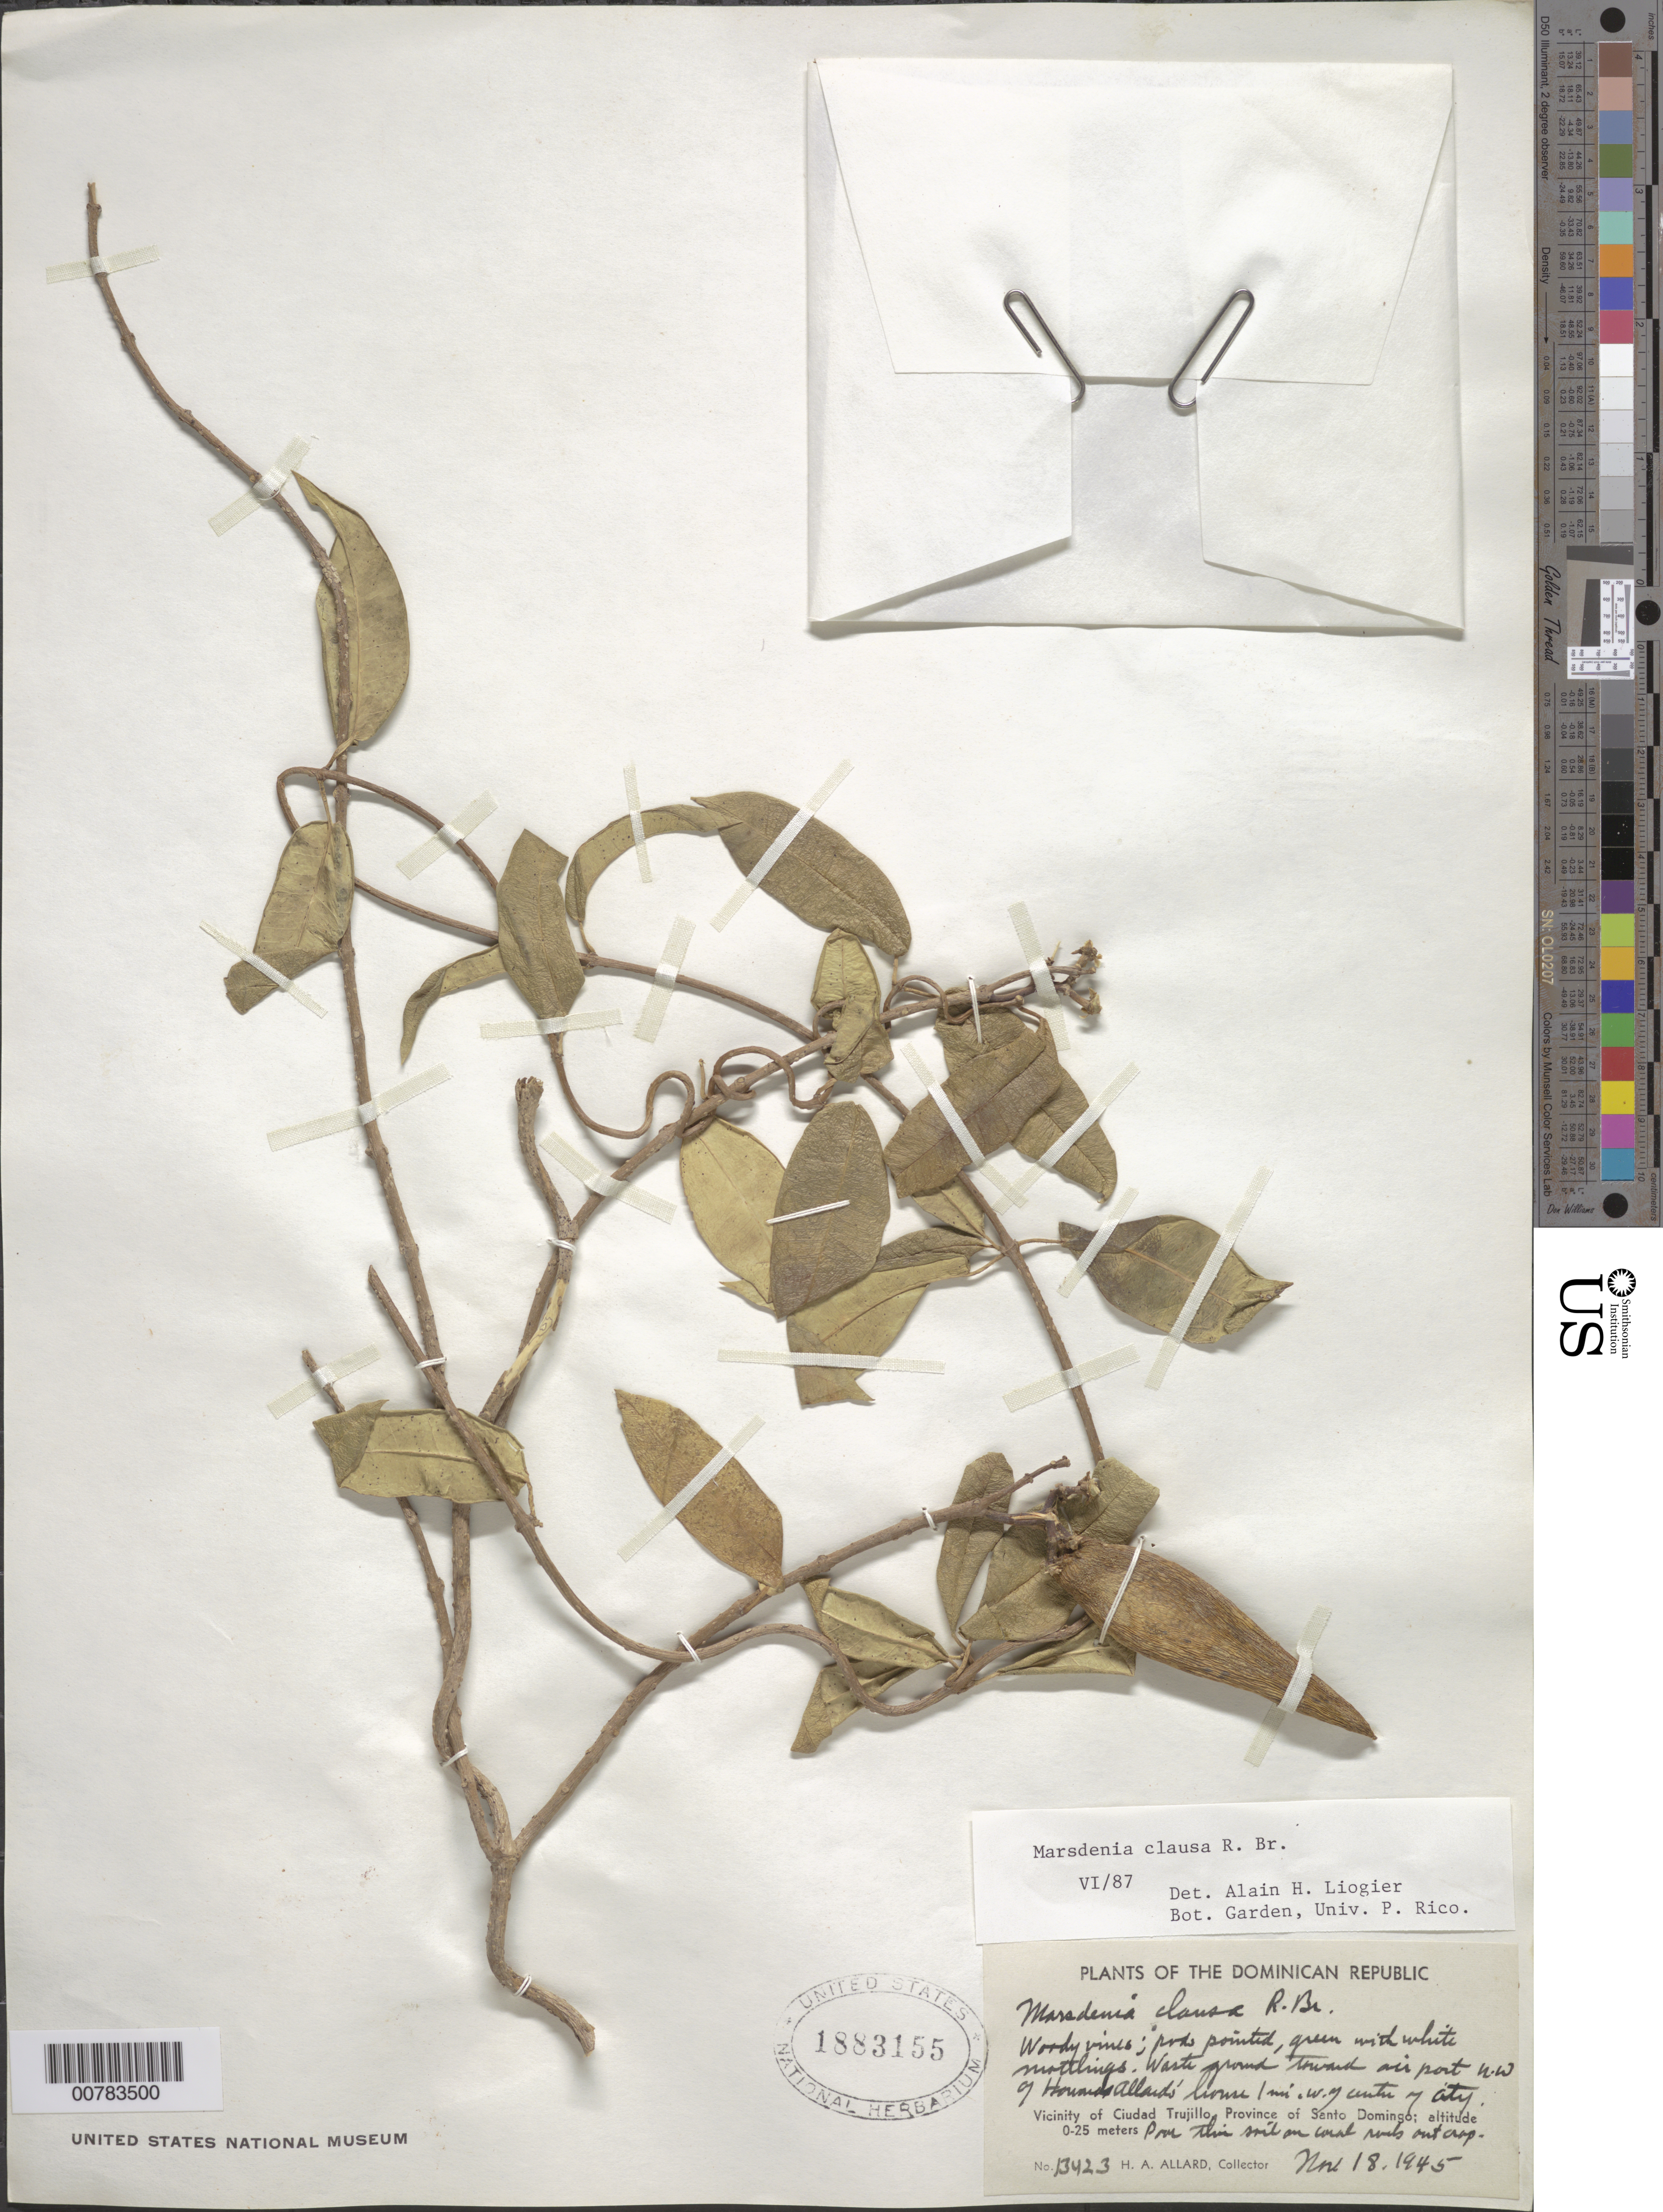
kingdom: Plantae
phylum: Tracheophyta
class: Magnoliopsida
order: Gentianales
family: Apocynaceae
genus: Marsdenia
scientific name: Marsdenia clausa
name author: R. Br.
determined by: Liogier, Alain H.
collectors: H. A. Allard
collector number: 13423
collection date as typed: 18 Nov 1945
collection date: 1945-11-18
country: Dominican Republic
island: Hispaniola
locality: Province of Santo Domingo, vicinity of Ciudad Trujillo, toward airport N.W. of Howard Allard's home, 1 mile W of center of city.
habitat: Waste ground.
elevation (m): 0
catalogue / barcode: US 1883155